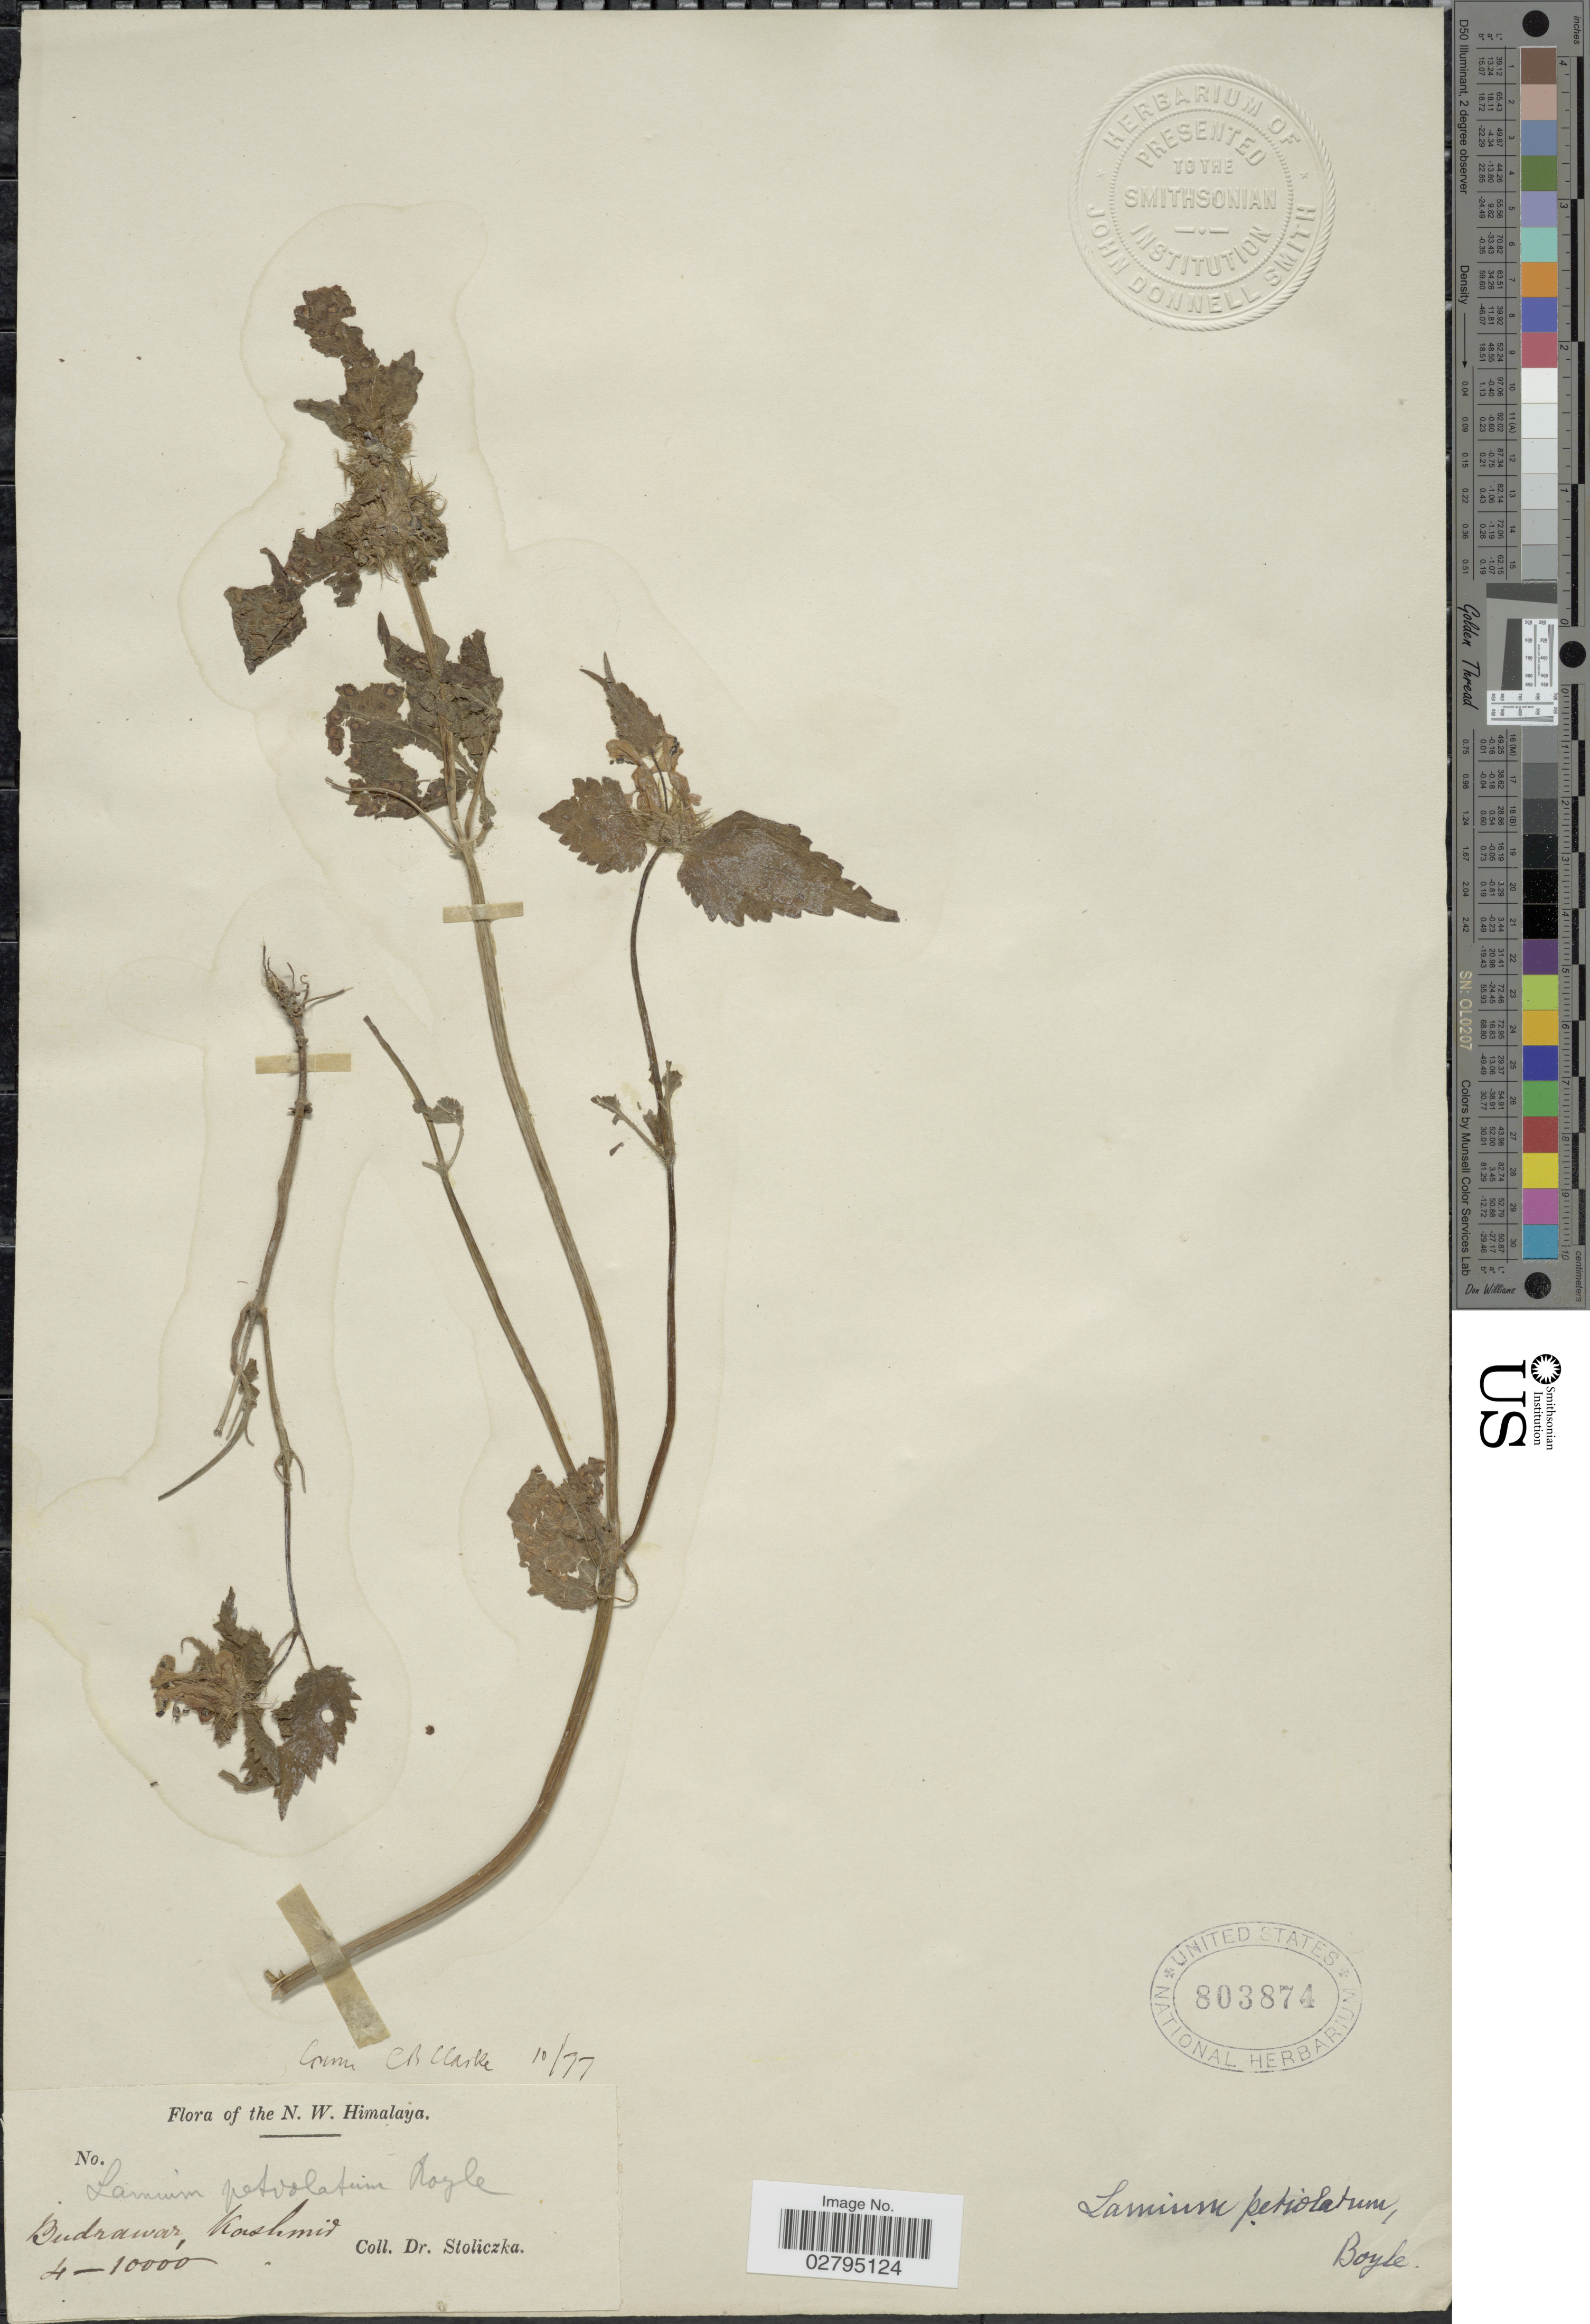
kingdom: Plantae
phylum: Tracheophyta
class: Magnoliopsida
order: Lamiales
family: Lamiaceae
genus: Lamium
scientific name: Lamium album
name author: L.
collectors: -. Stoliczka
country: India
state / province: Jammu and Kashmir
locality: N.W. Himalaya. Budrawar, Kashmir.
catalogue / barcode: US 803874